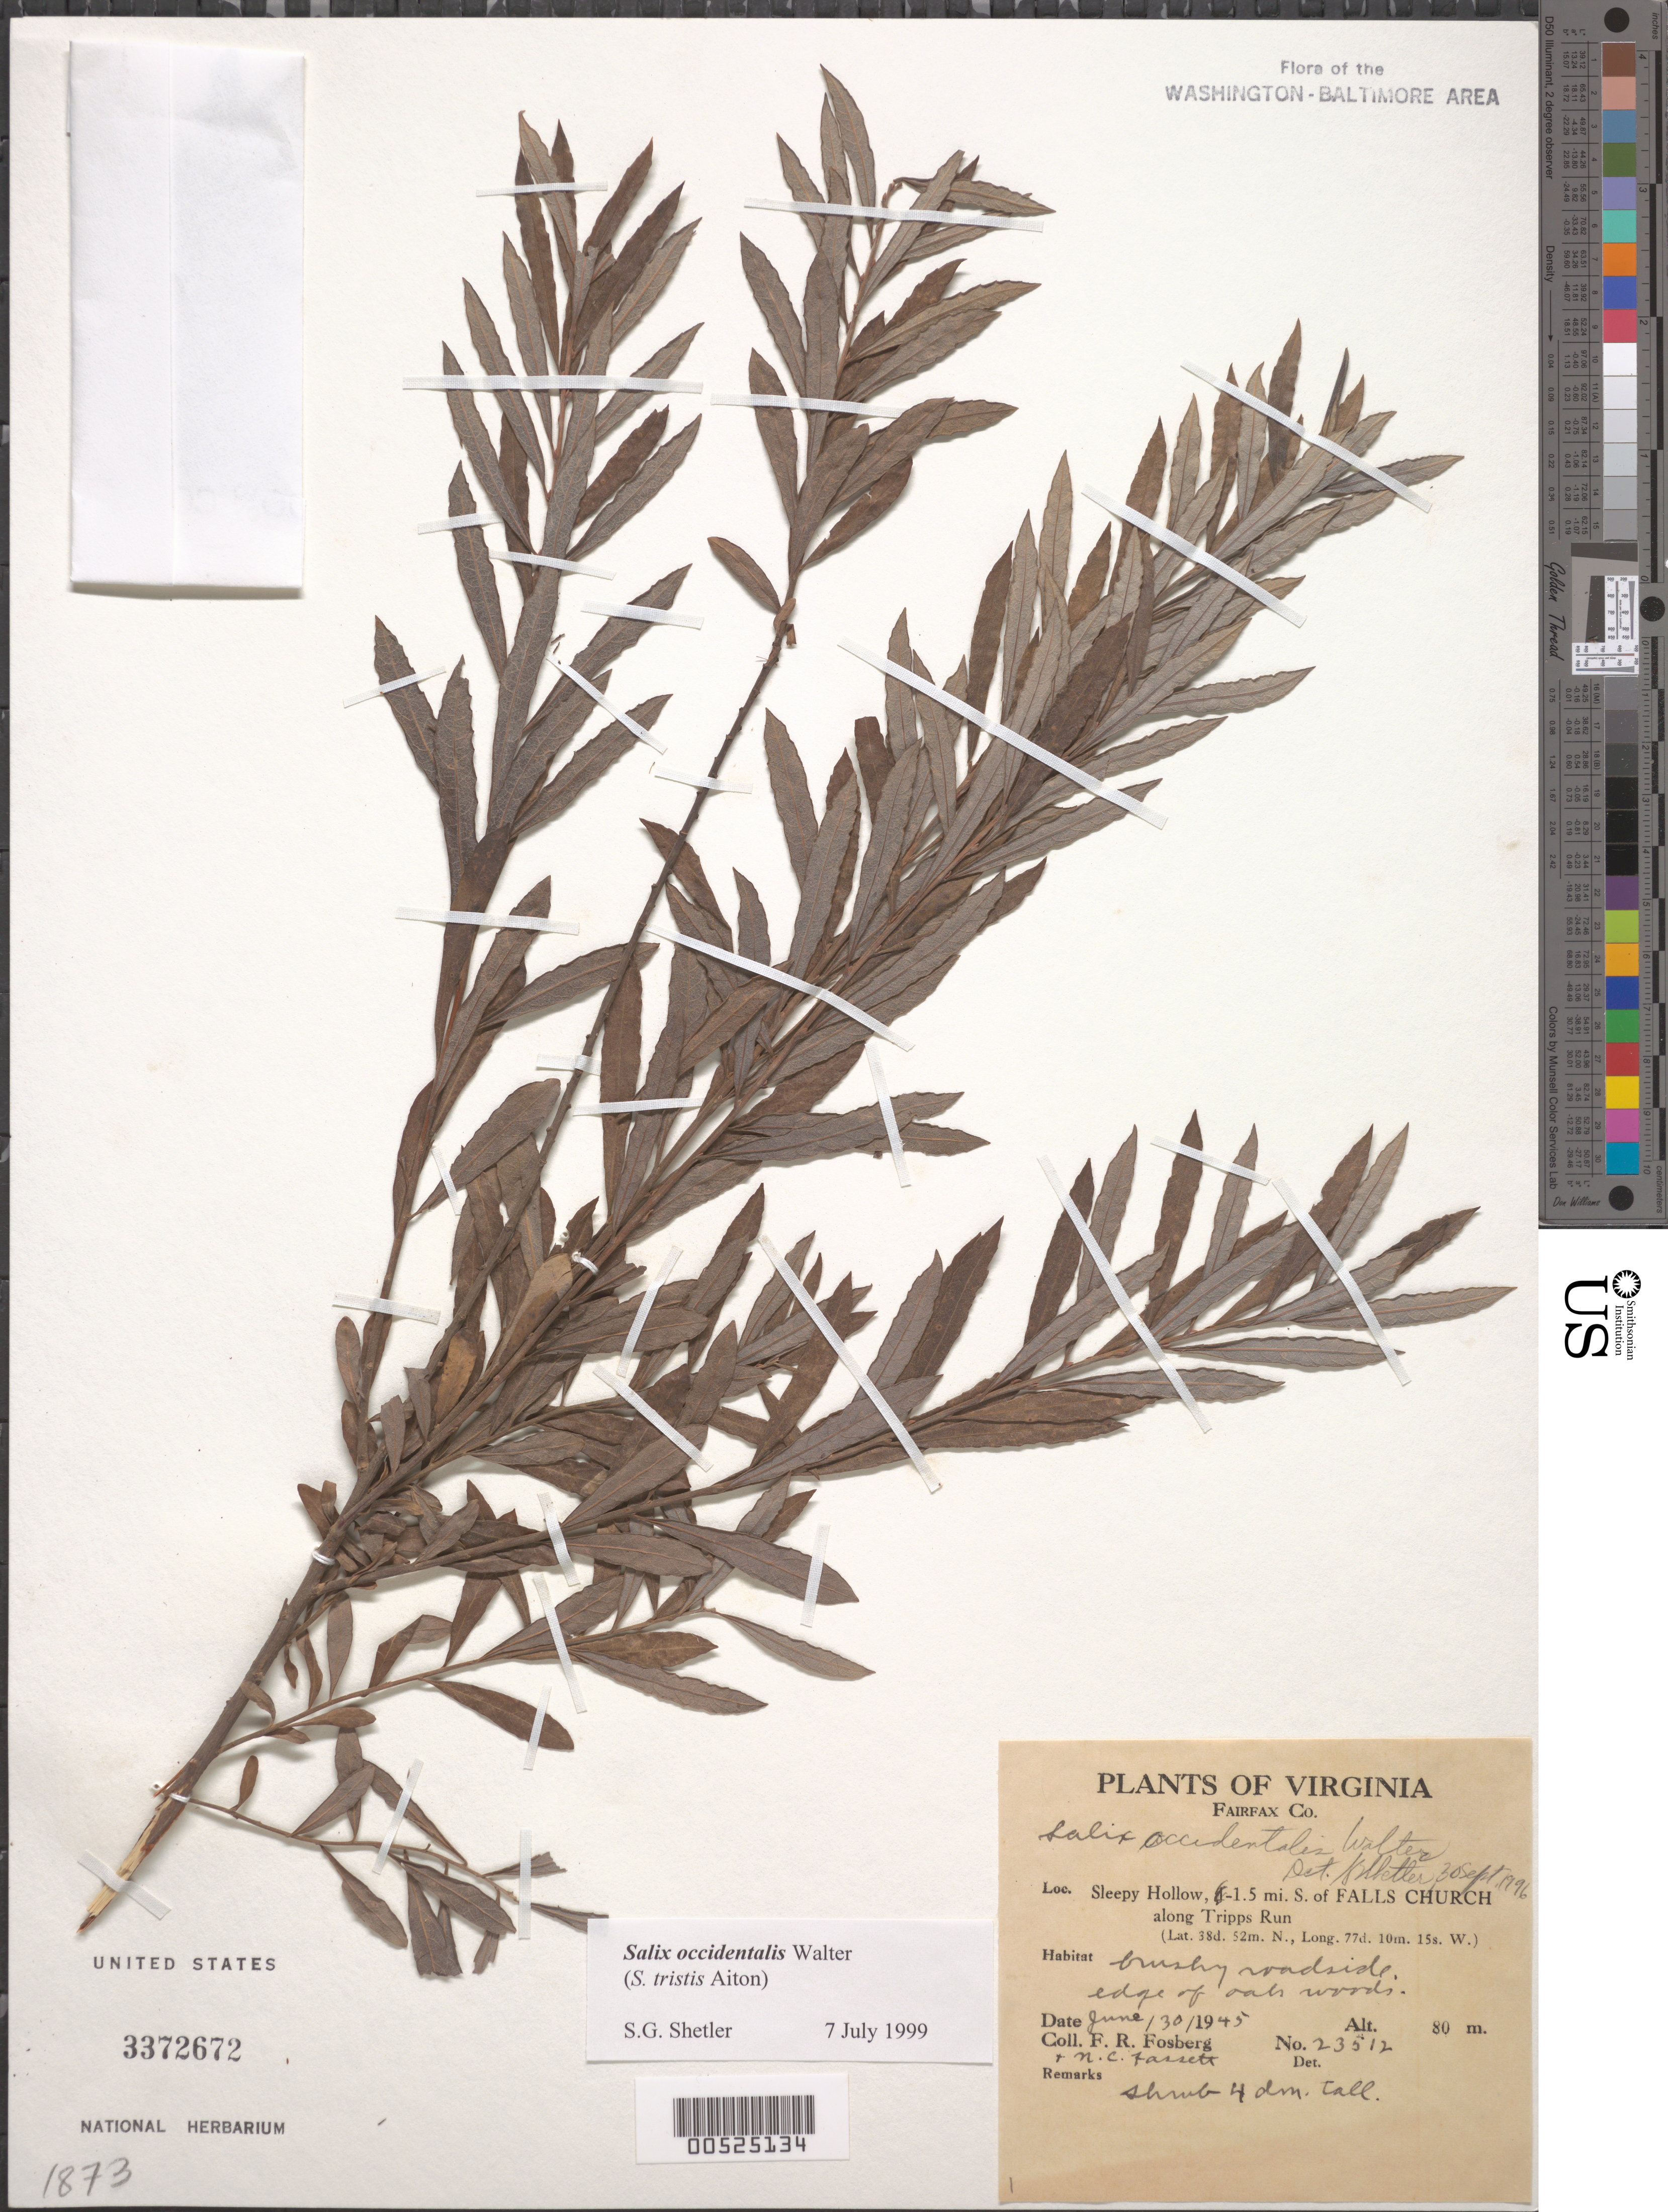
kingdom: Plantae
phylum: Tracheophyta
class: Magnoliopsida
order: Malpighiales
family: Salicaceae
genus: Salix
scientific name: Salix occidentalis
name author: Walter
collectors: F. R. Fosberg & N. C. Fassett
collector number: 23512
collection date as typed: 30 Jun 1945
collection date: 1945-06-30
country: United States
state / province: Virginia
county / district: Fairfax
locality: Sleepy Hollow, 1.5 mi. S of Falls Church along Tripps Run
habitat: Brushy roadside, edge of oak woods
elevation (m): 80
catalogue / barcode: US 3372672